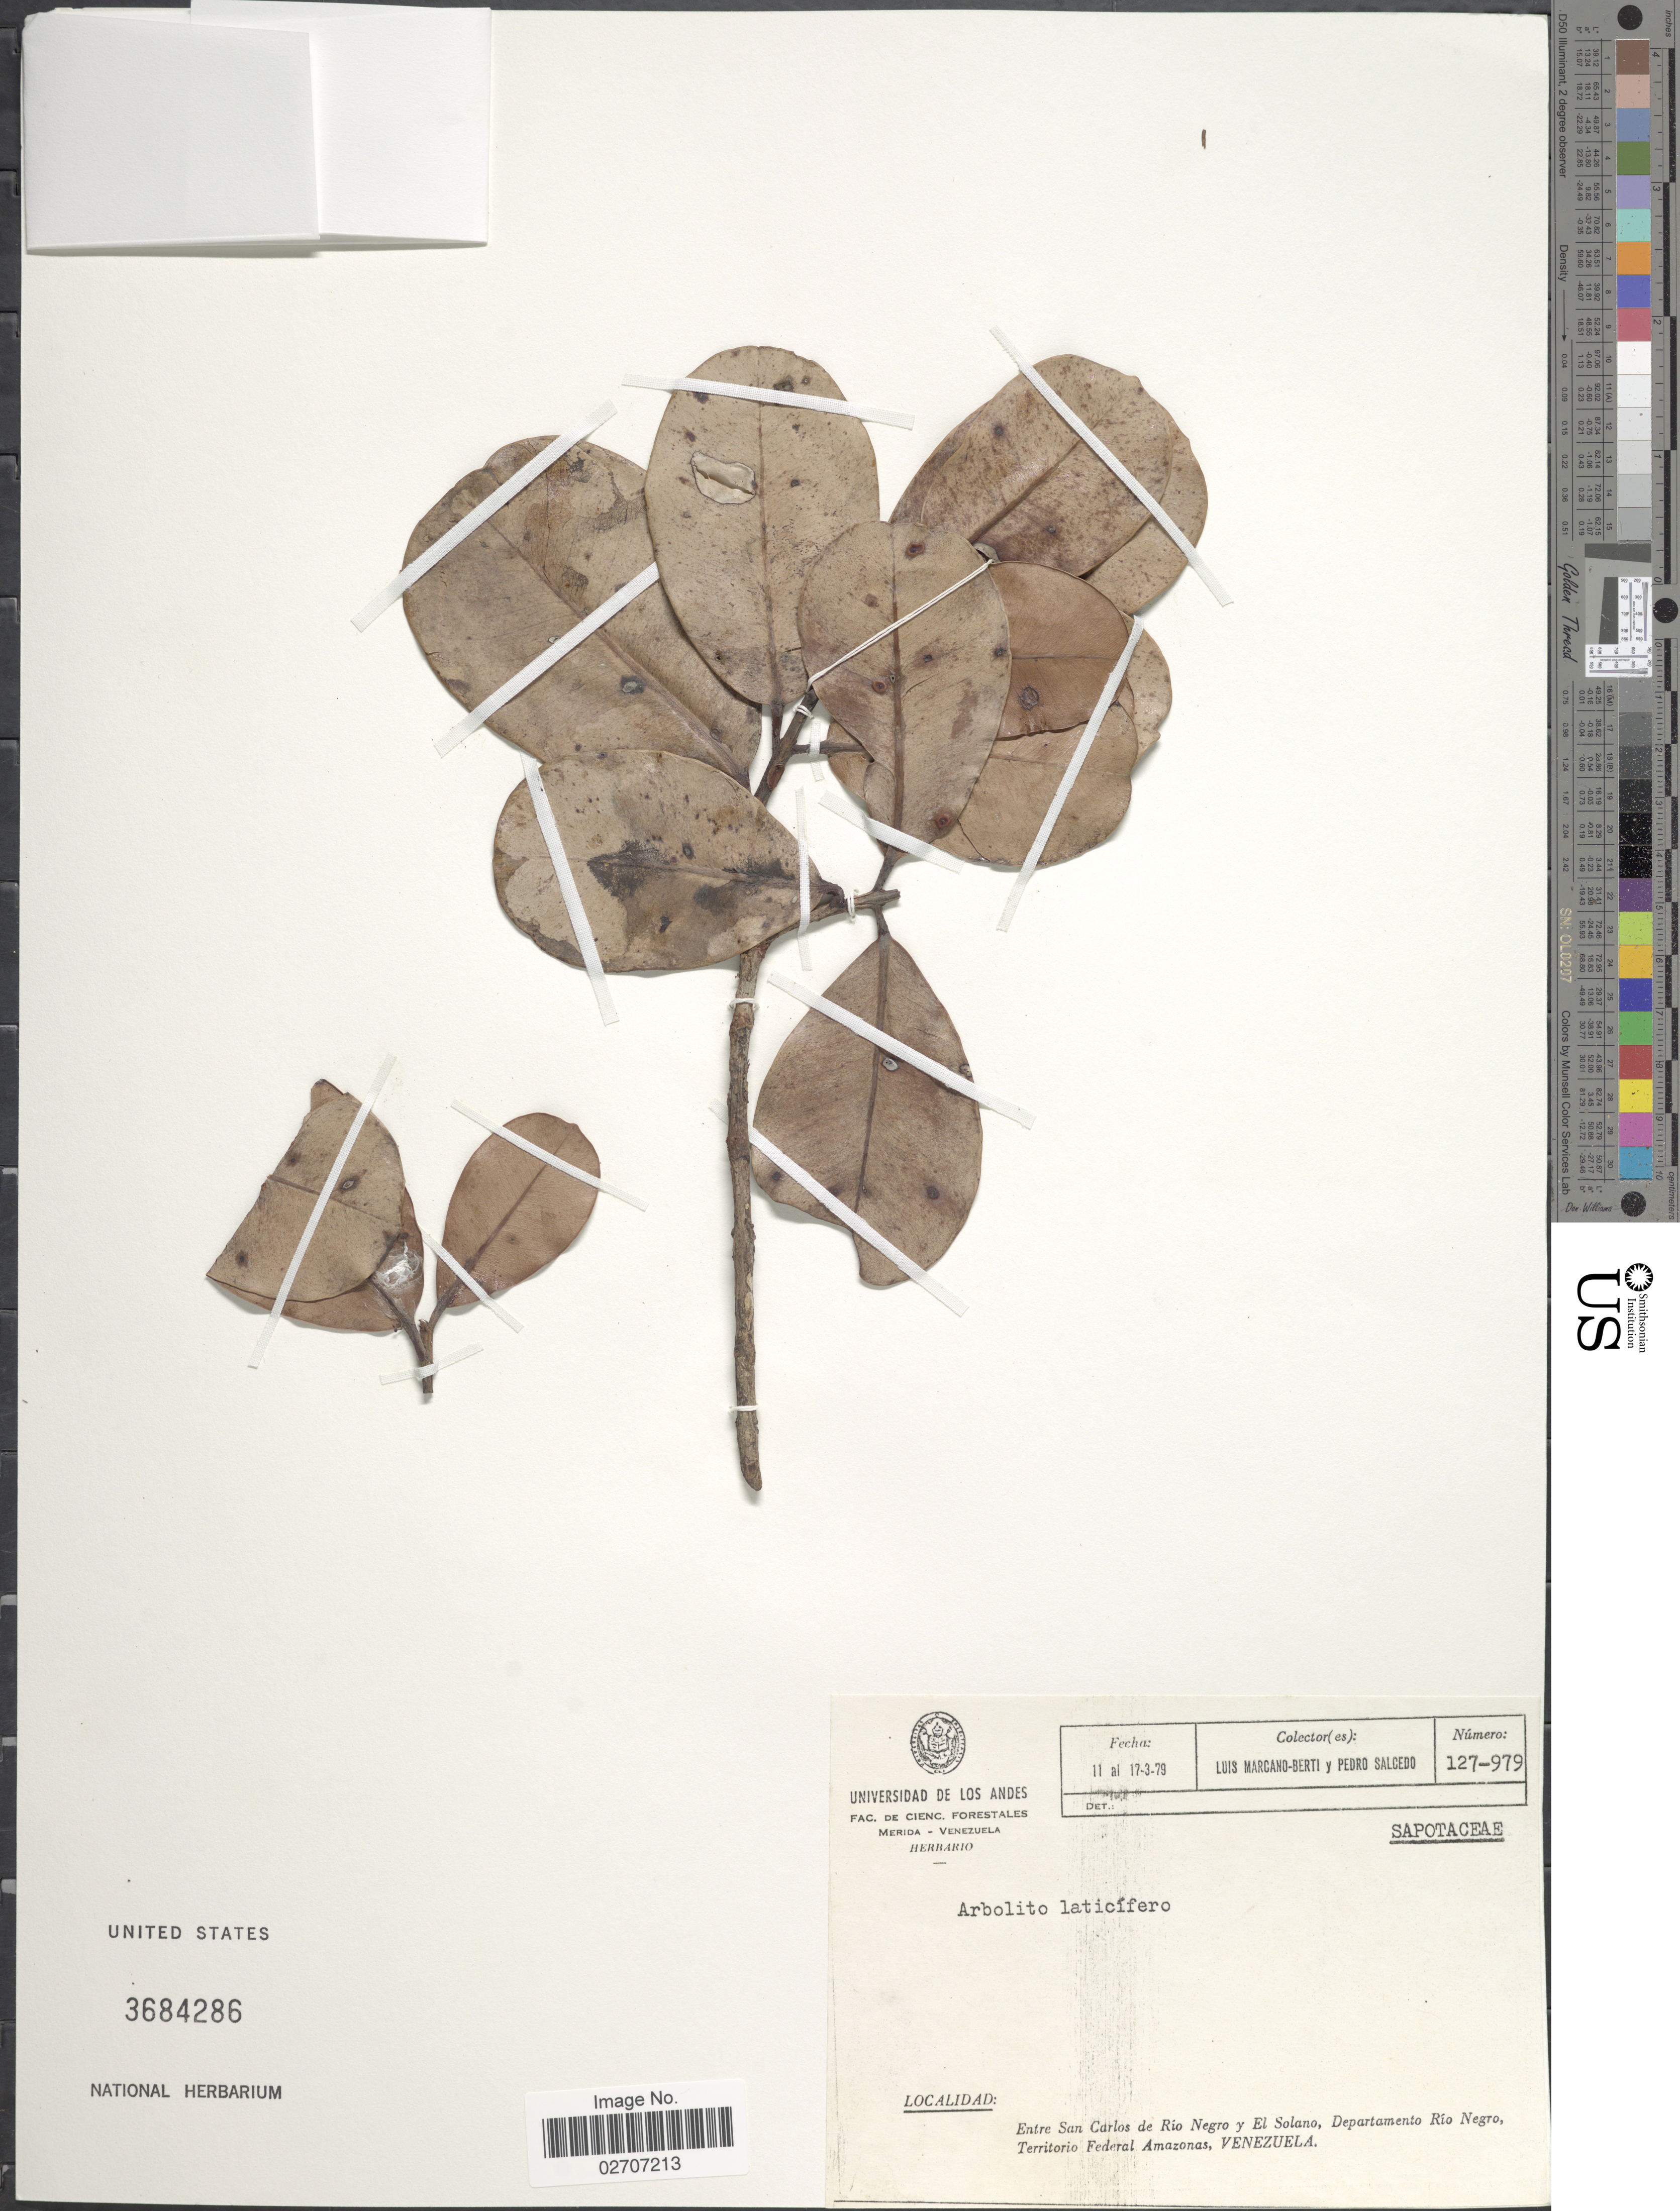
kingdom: Plantae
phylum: Tracheophyta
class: Magnoliopsida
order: Ericales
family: Sapotaceae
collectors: L. Marcano-Berti & P. Salcedo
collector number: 127-979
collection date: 1979-03-11/1979-03-17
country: Venezuela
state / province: Amazonas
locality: Entre San Carlos de Rio Negro y El Solano, Departamento Rio Negro, Territorio Federal Amazonas, Venezuela.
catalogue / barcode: US 3684286